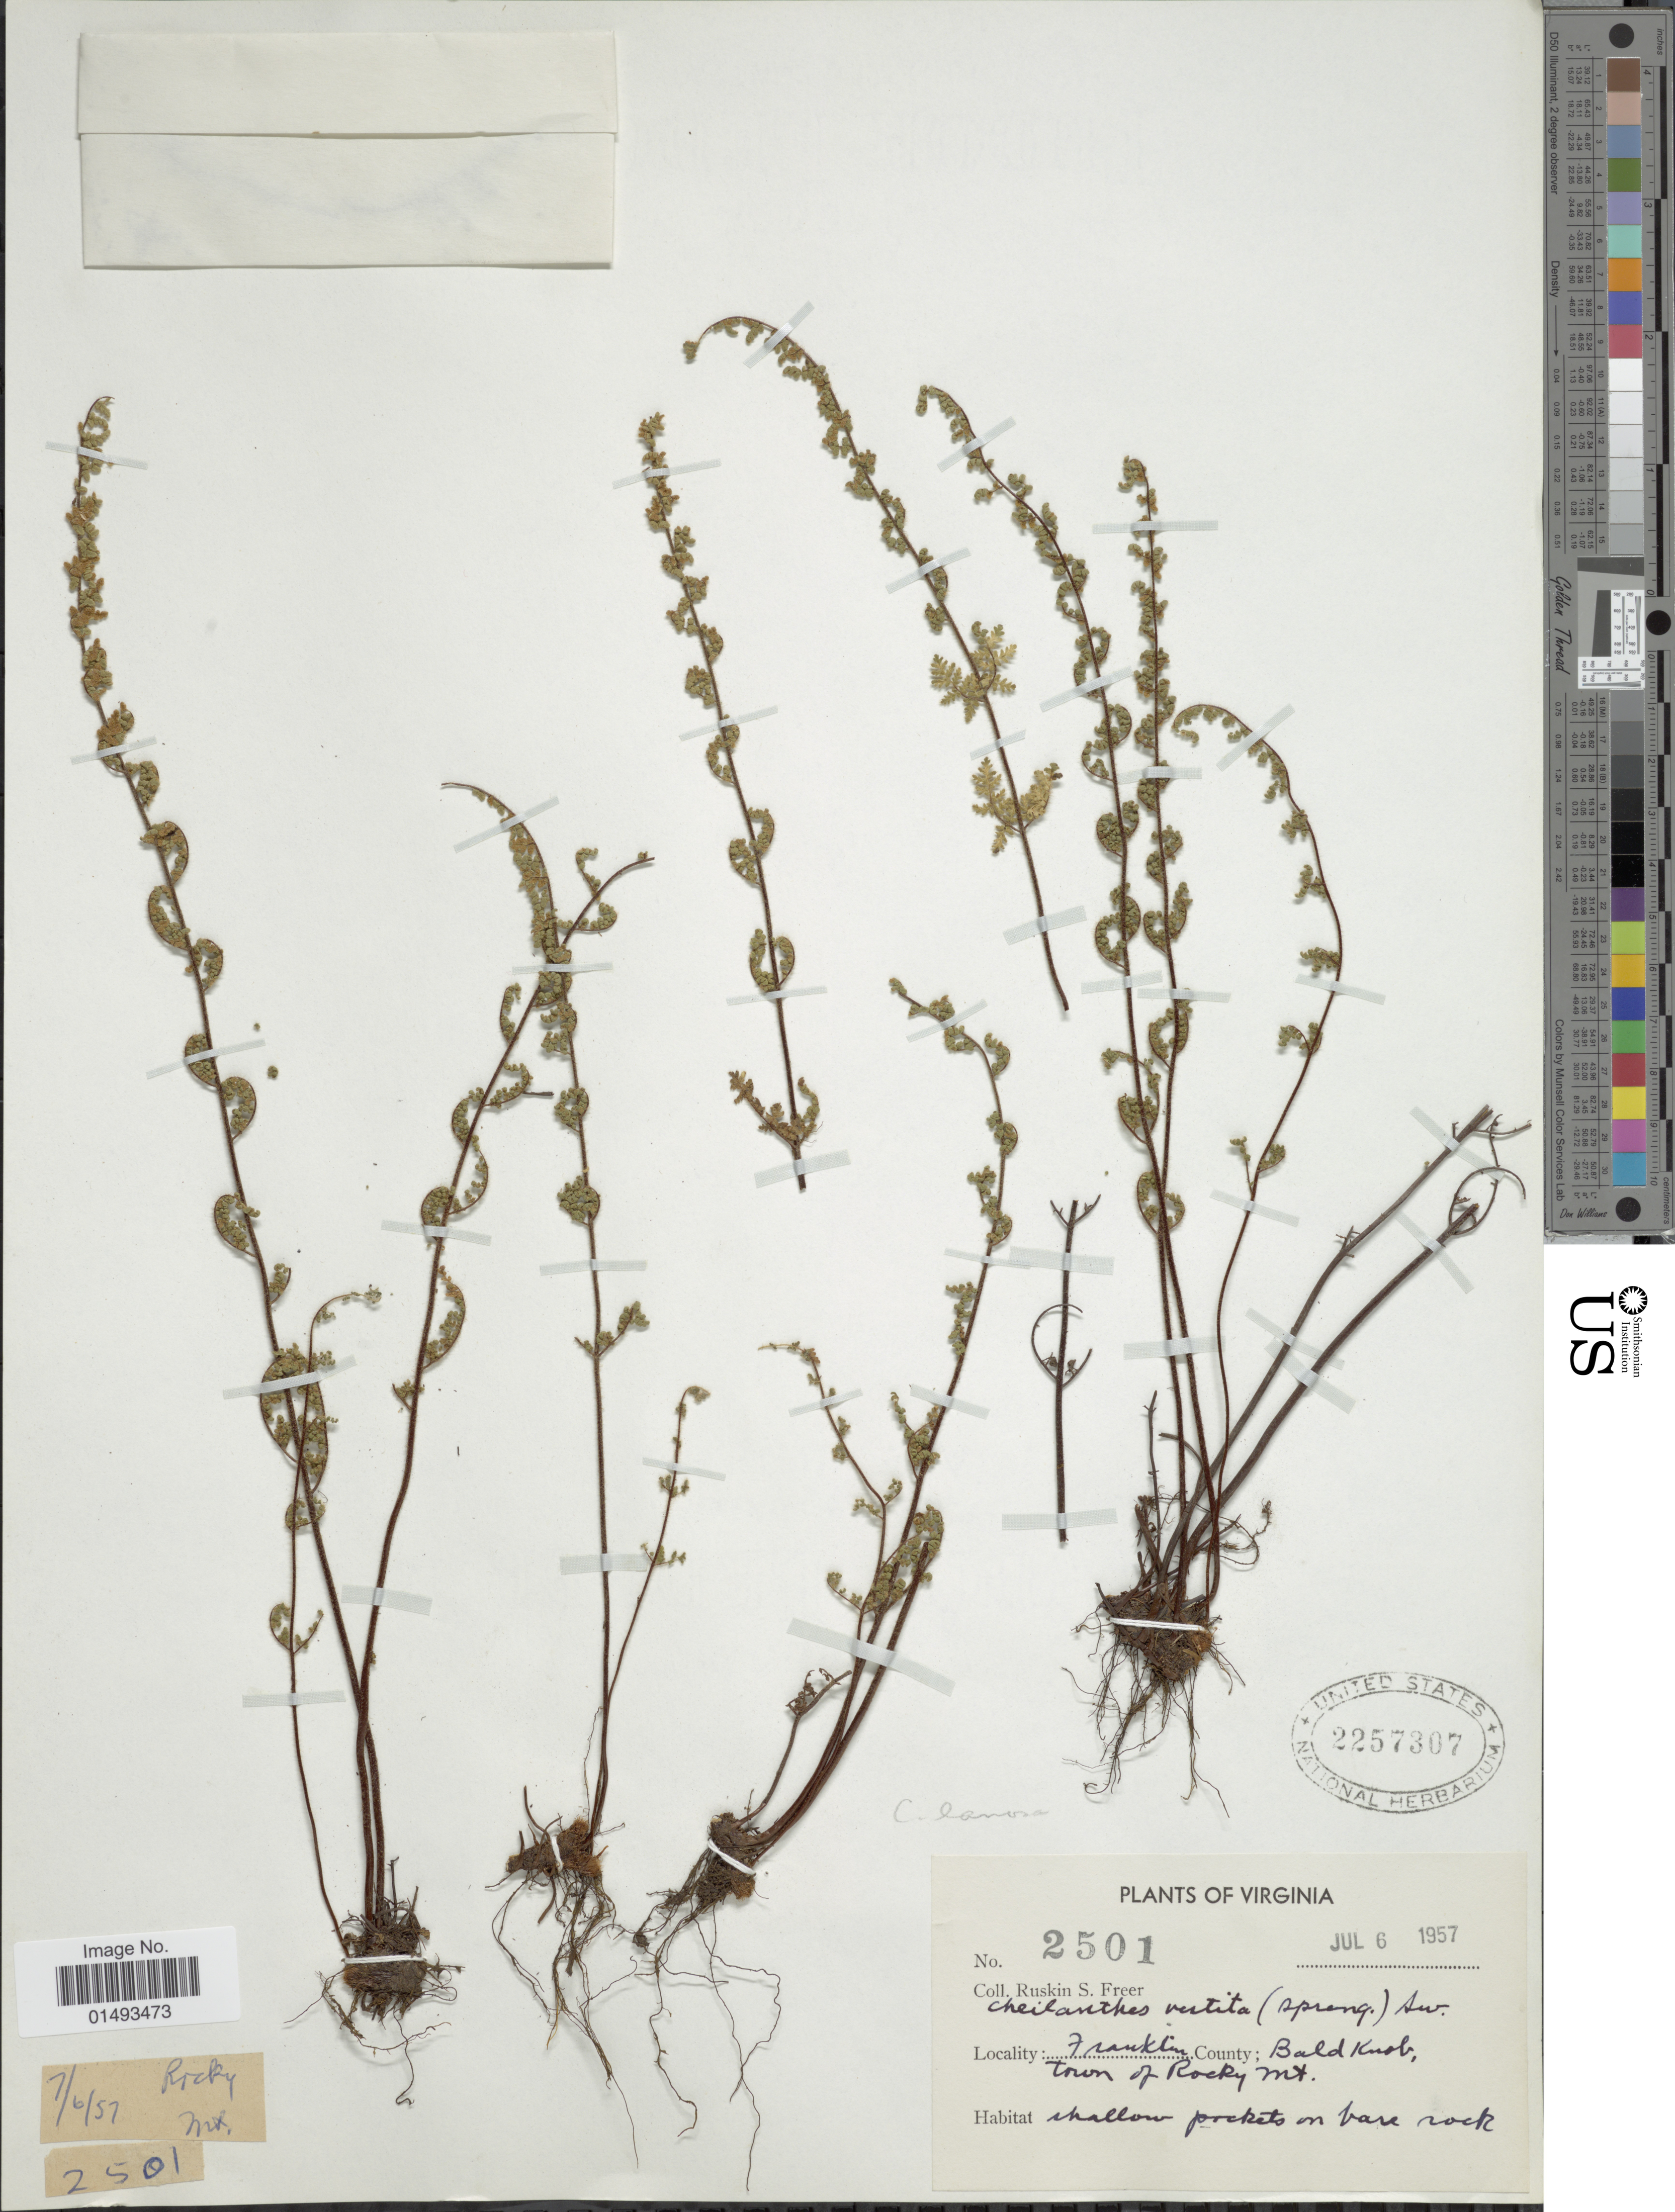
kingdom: Plantae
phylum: Tracheophyta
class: Polypodiopsida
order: Polypodiales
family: Pteridaceae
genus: Myriopteris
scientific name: Myriopteris lanosa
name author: (Michx.) Grusz & Windham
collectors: R. Freer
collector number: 2501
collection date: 1957-07-06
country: United States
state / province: Virginia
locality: Plants of Virginia, Franklin, Bald Knob town of Rocky Mt.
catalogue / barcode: US 2257307